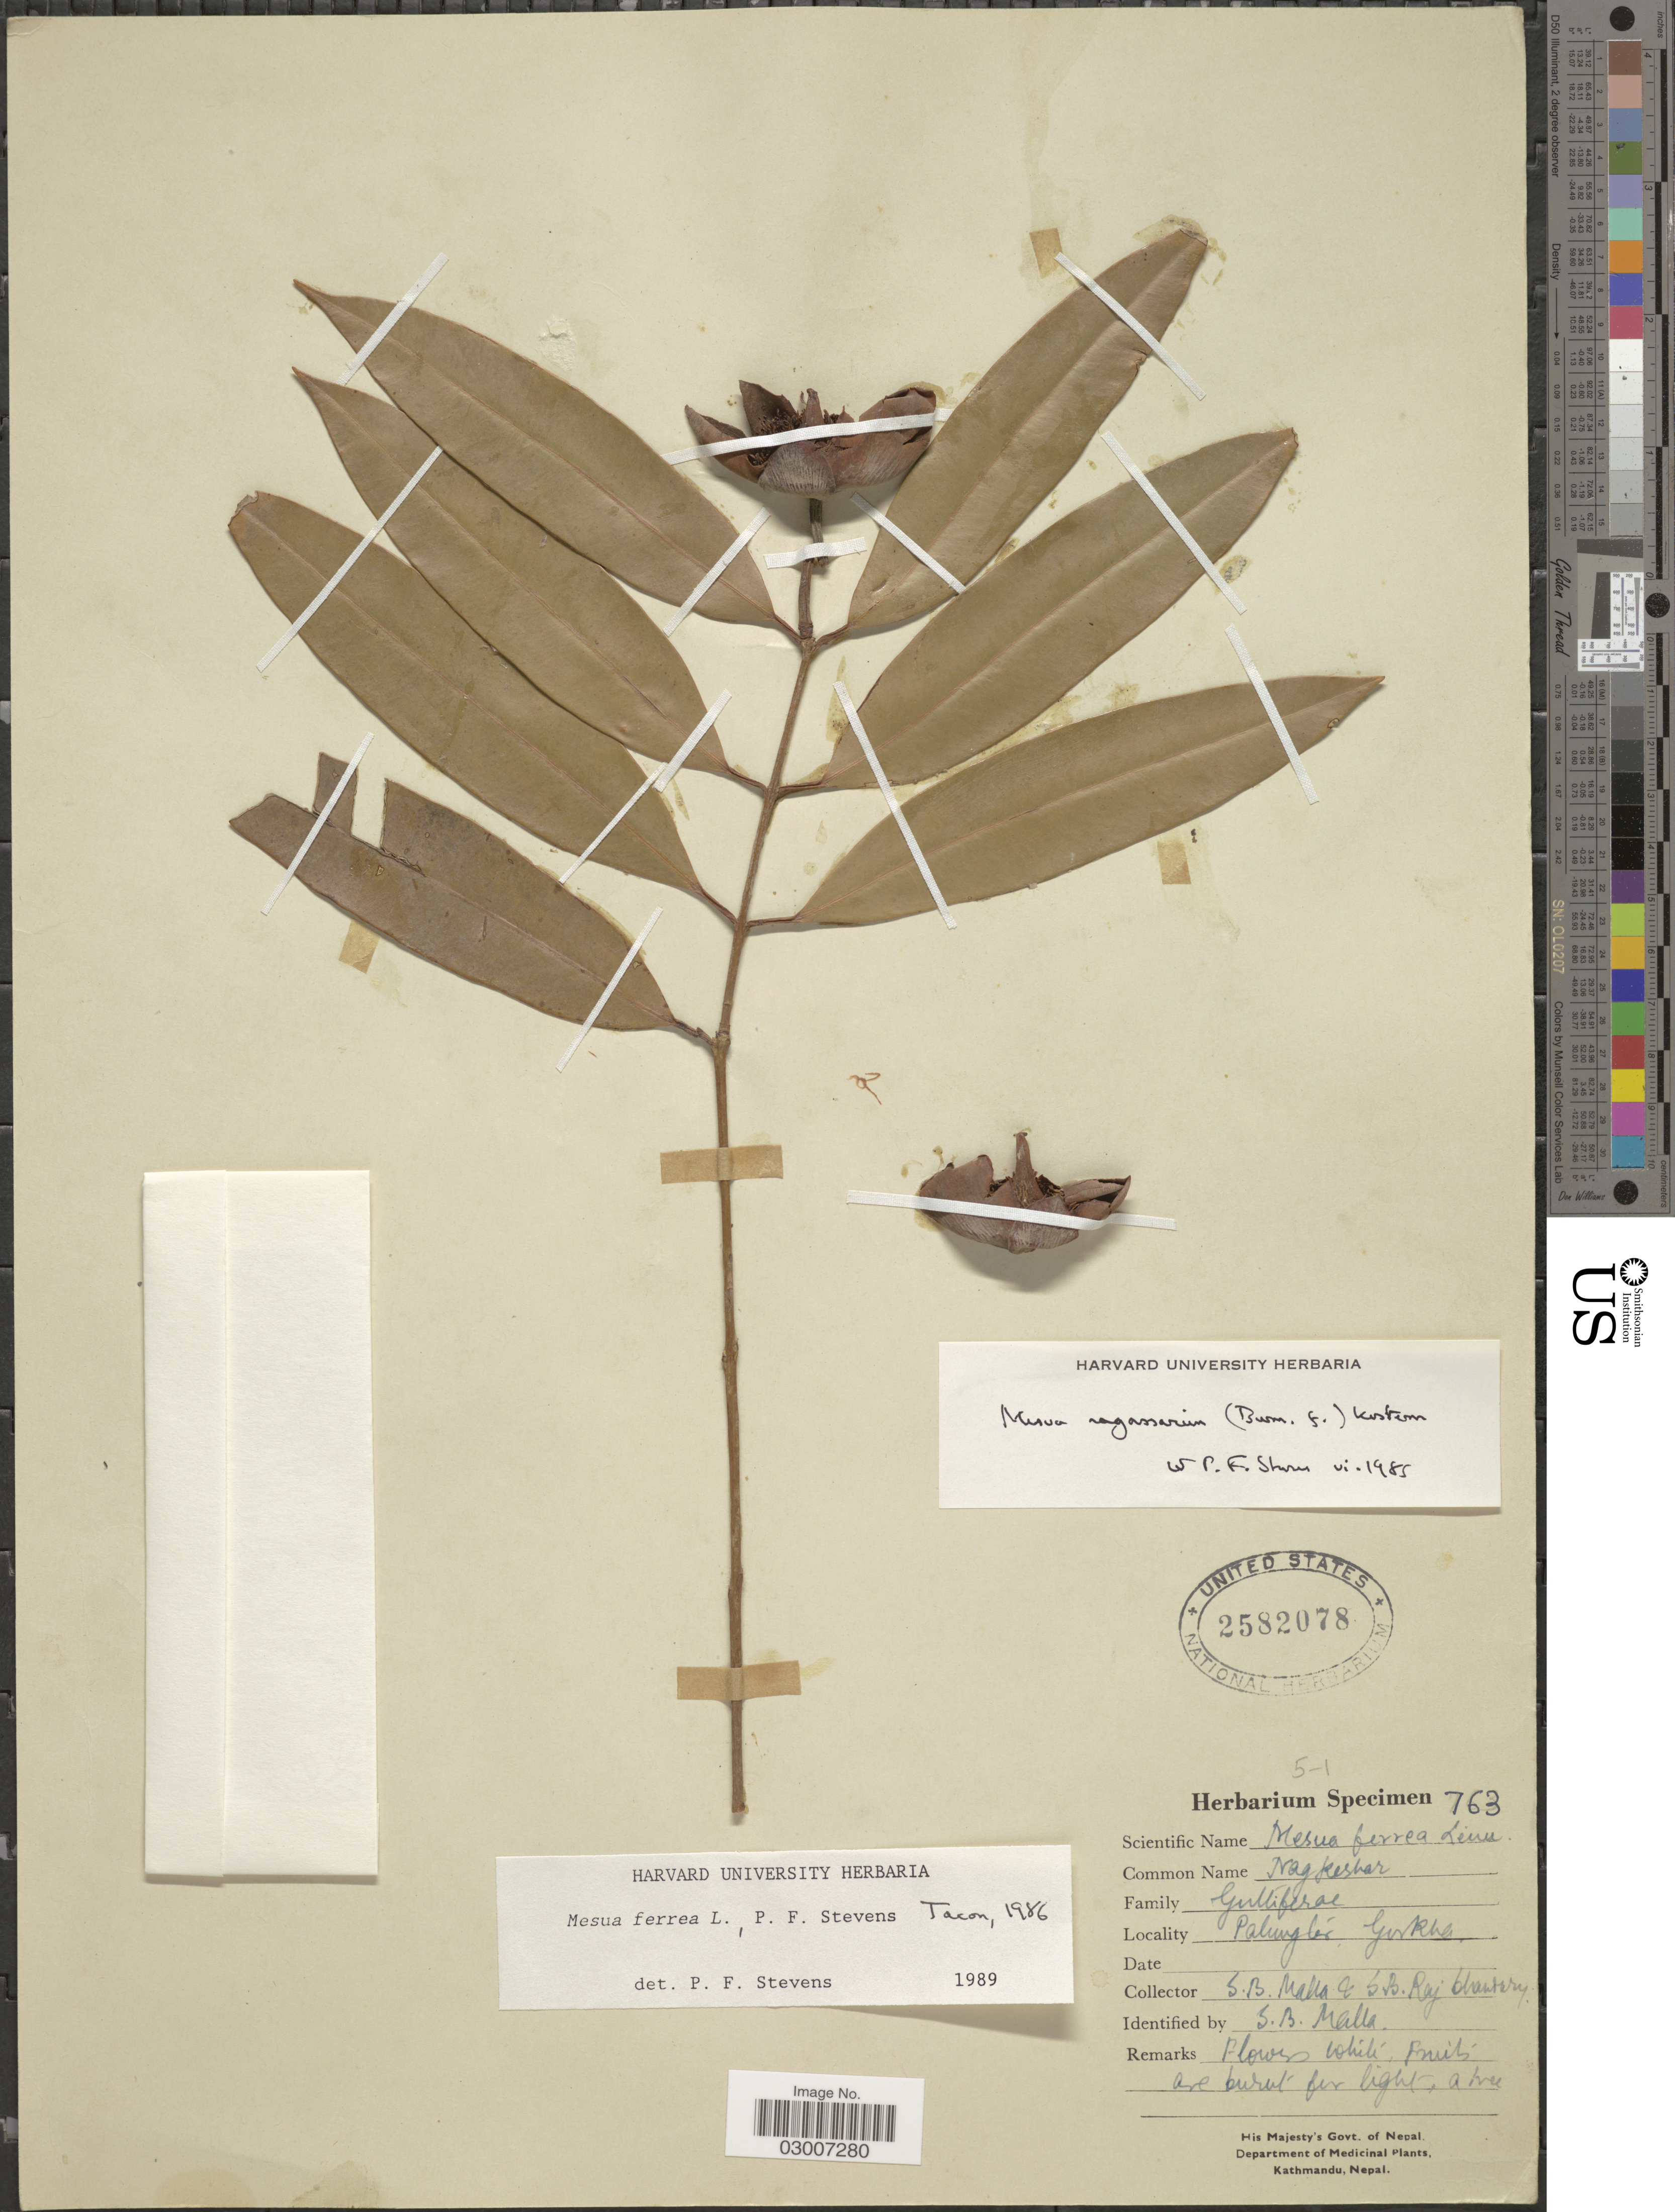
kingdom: Plantae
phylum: Tracheophyta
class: Magnoliopsida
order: Malpighiales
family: Calophyllaceae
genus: Mesua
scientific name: Mesua ferrea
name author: L.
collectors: S. Malla & S. Raj Bhandery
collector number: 763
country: Nepal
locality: Palung Cr. Gorkha.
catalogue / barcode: US 2582078